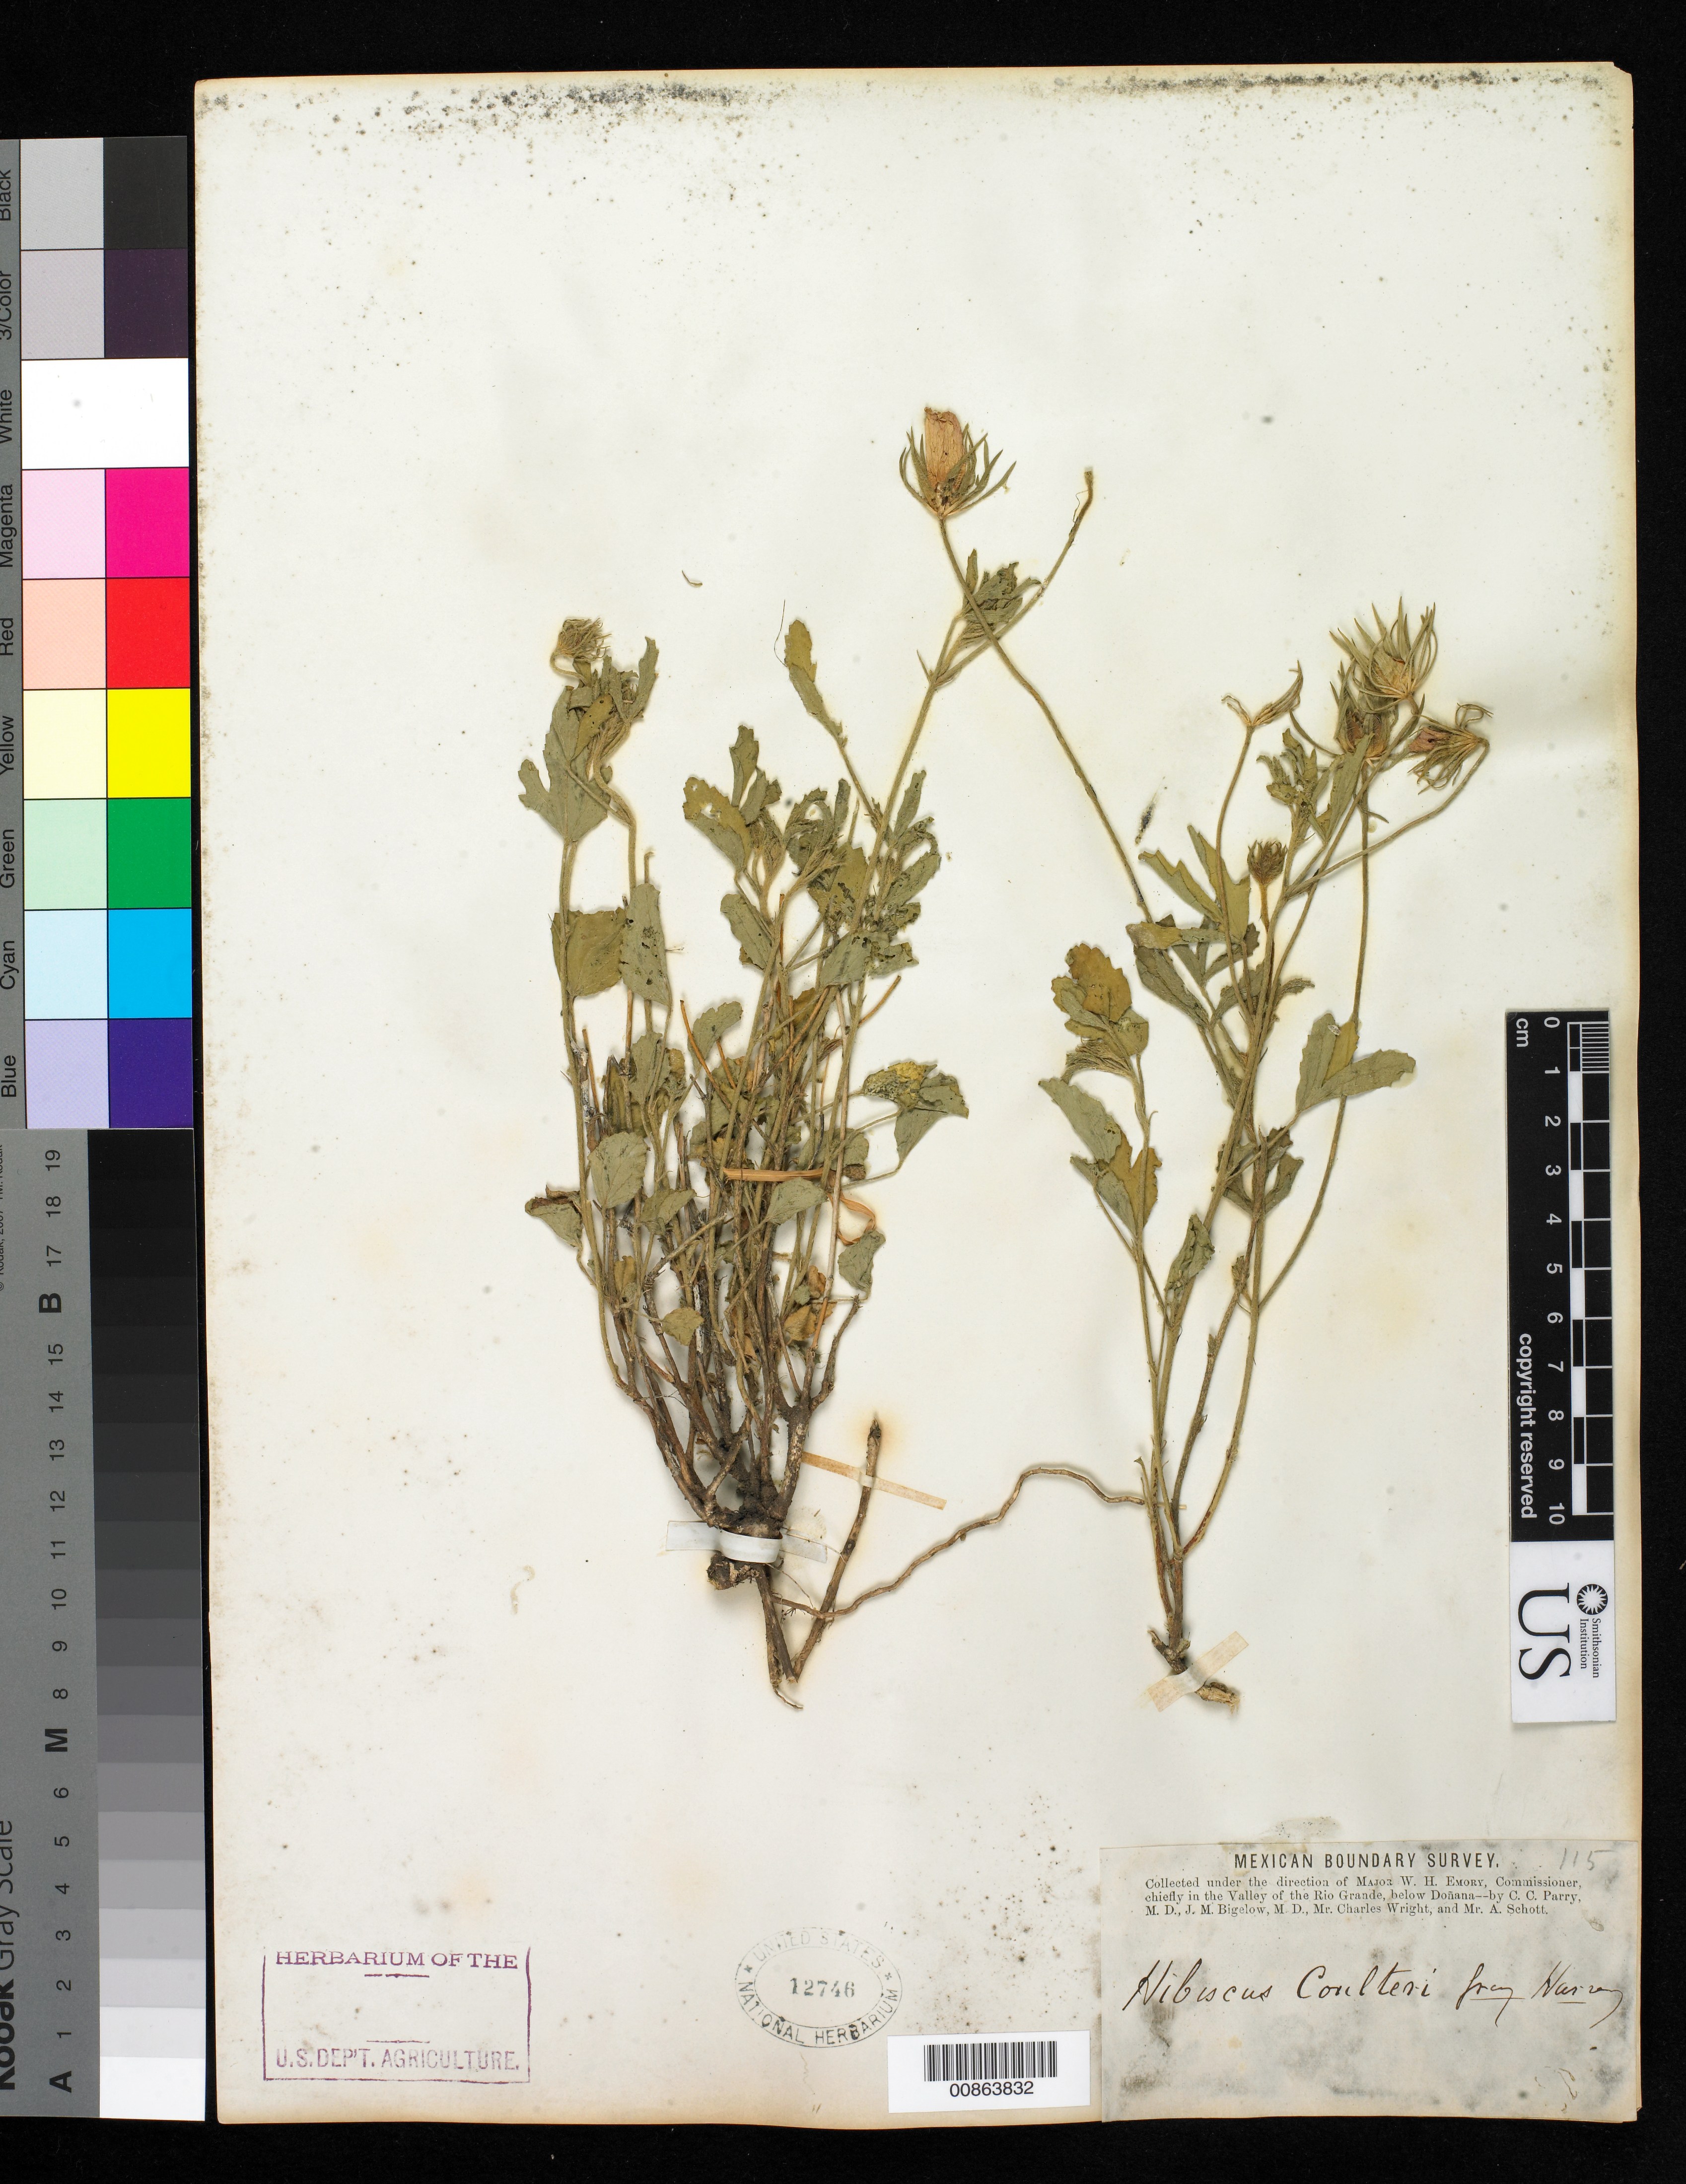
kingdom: Plantae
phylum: Tracheophyta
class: Magnoliopsida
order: Malvales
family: Malvaceae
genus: Hibiscus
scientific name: Hibiscus coulteri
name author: Harv. ex A. Gray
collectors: C. C. Parry, J. M. Bigelow, C. Wright & A. C. V. Schott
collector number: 115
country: United States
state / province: New Mexico / Texas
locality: Valley of the Rio Grande, below Doñana.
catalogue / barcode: US 12746